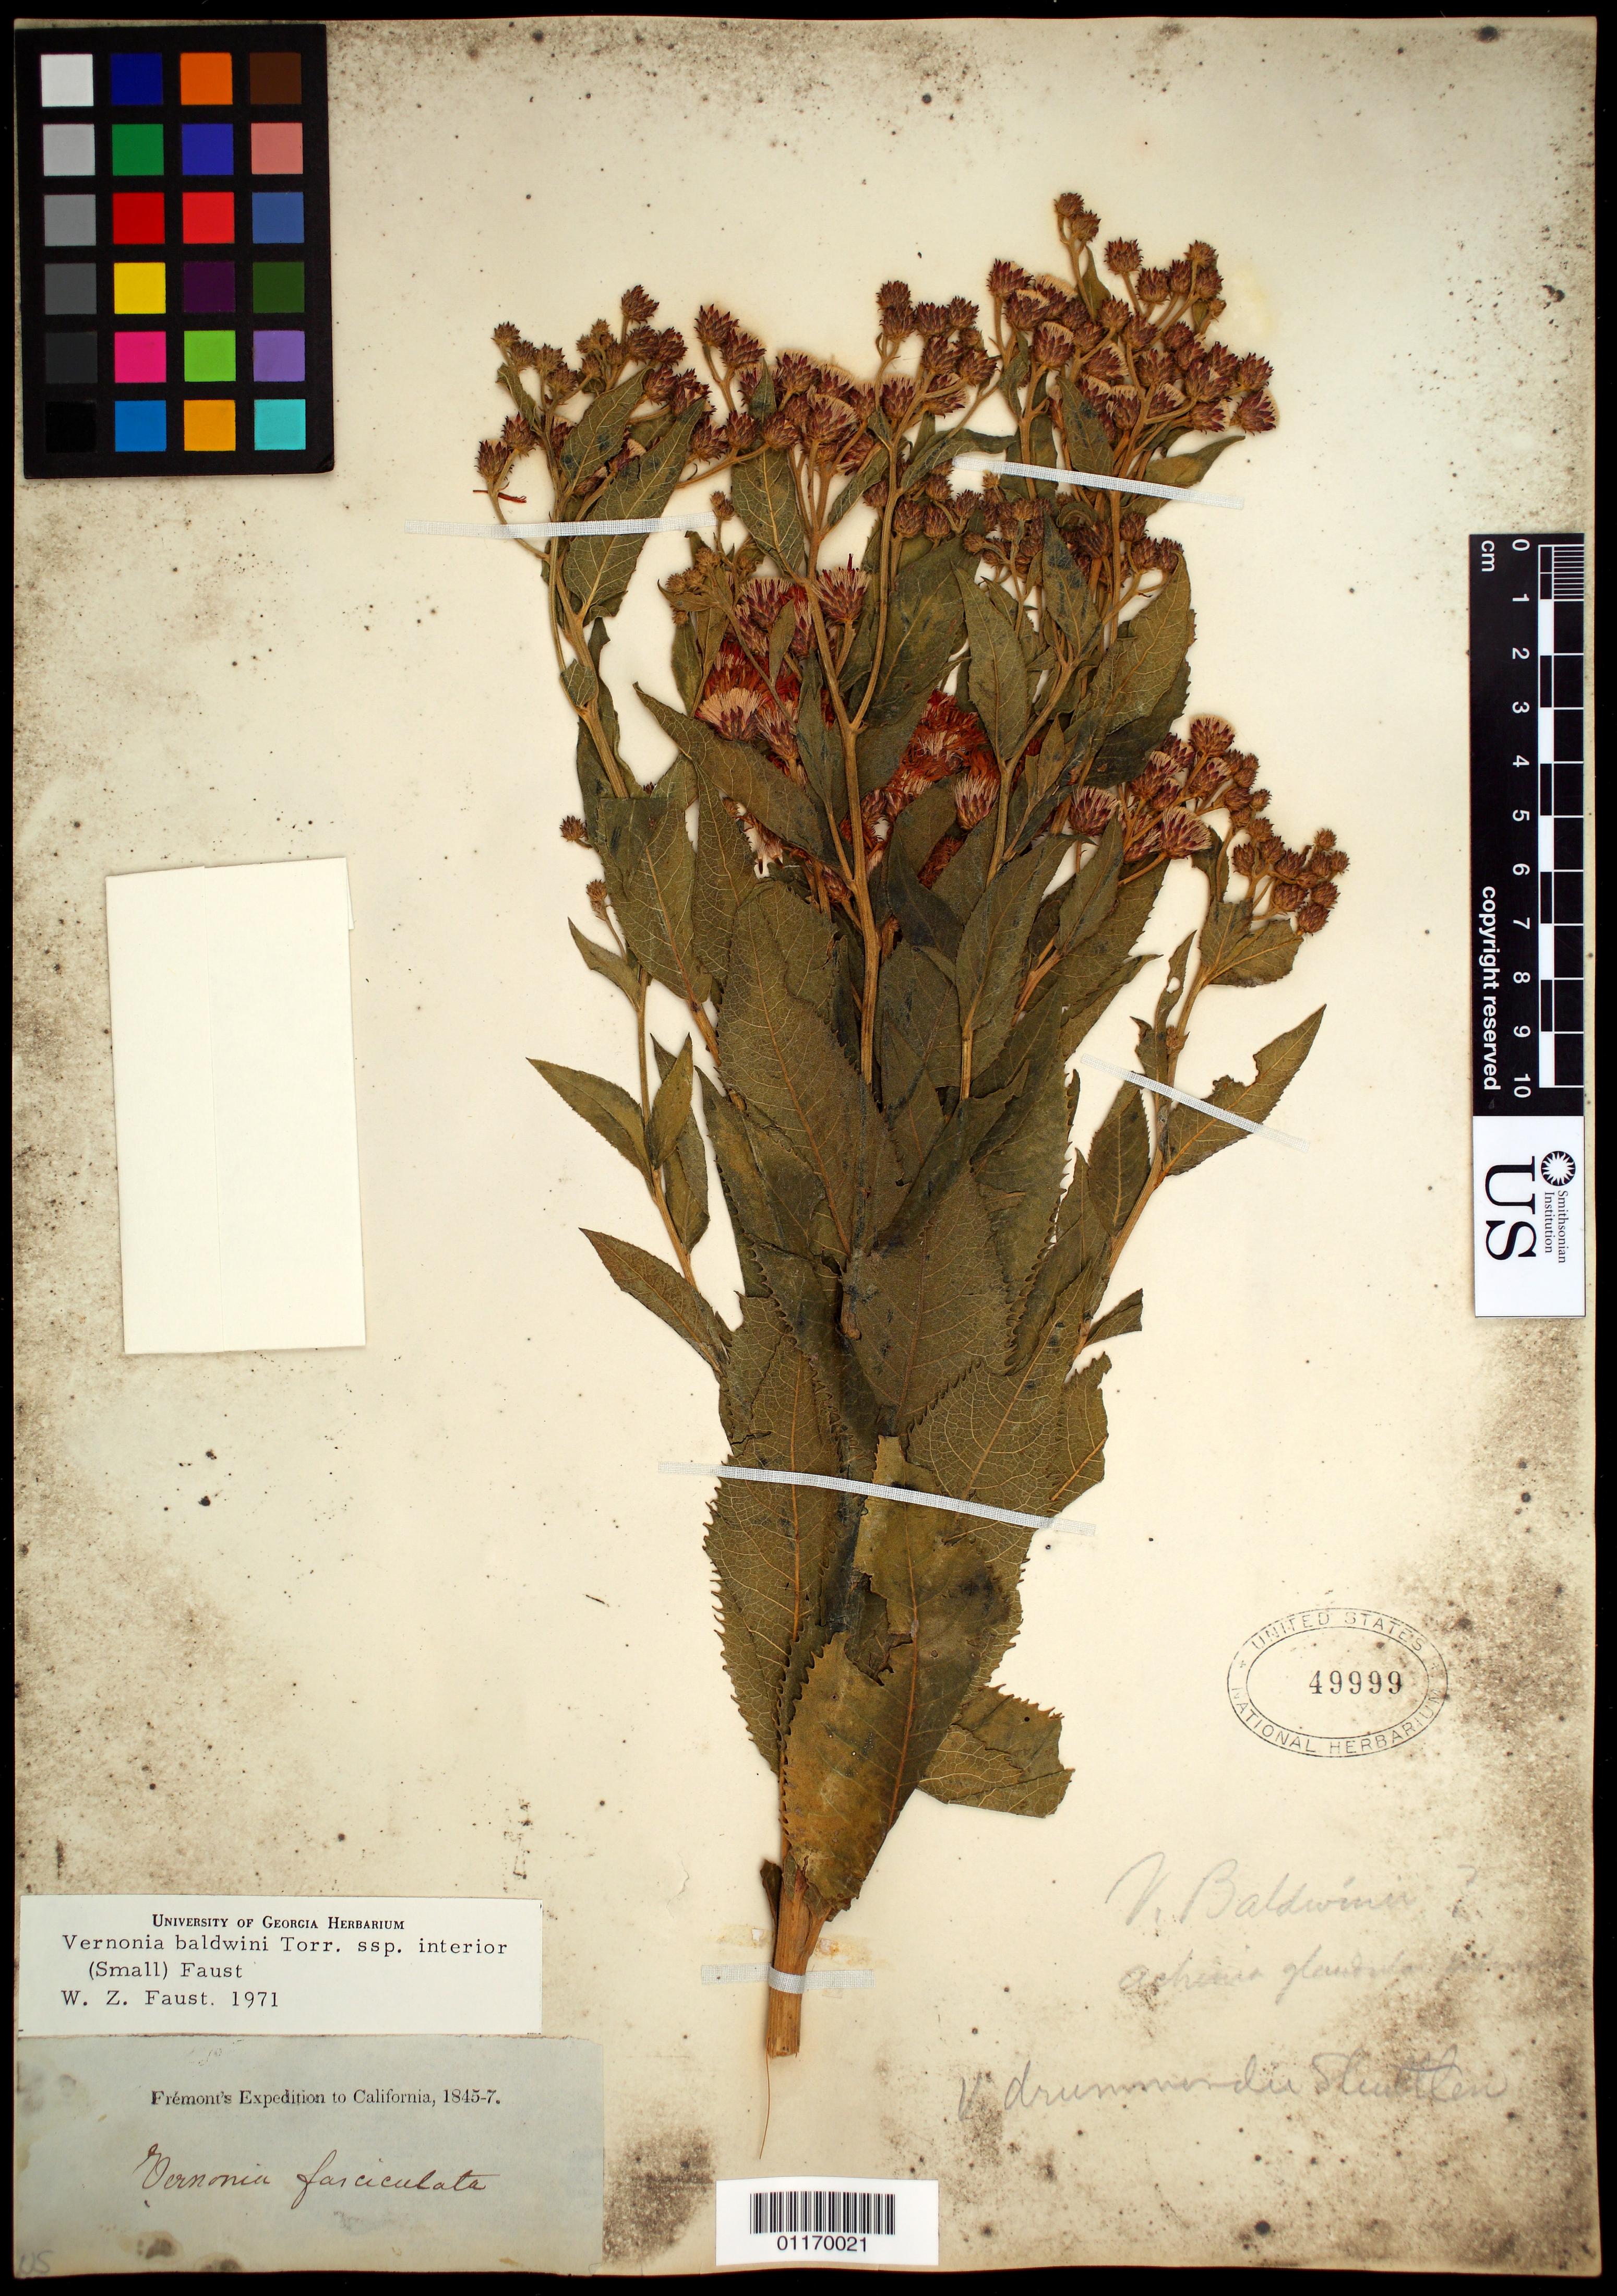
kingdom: Plantae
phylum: Tracheophyta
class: Magnoliopsida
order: Asterales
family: Asteraceae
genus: Vernonia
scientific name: Vernonia baldwinii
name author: Torr.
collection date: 1845/1847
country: United States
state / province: California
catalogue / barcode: US 49999